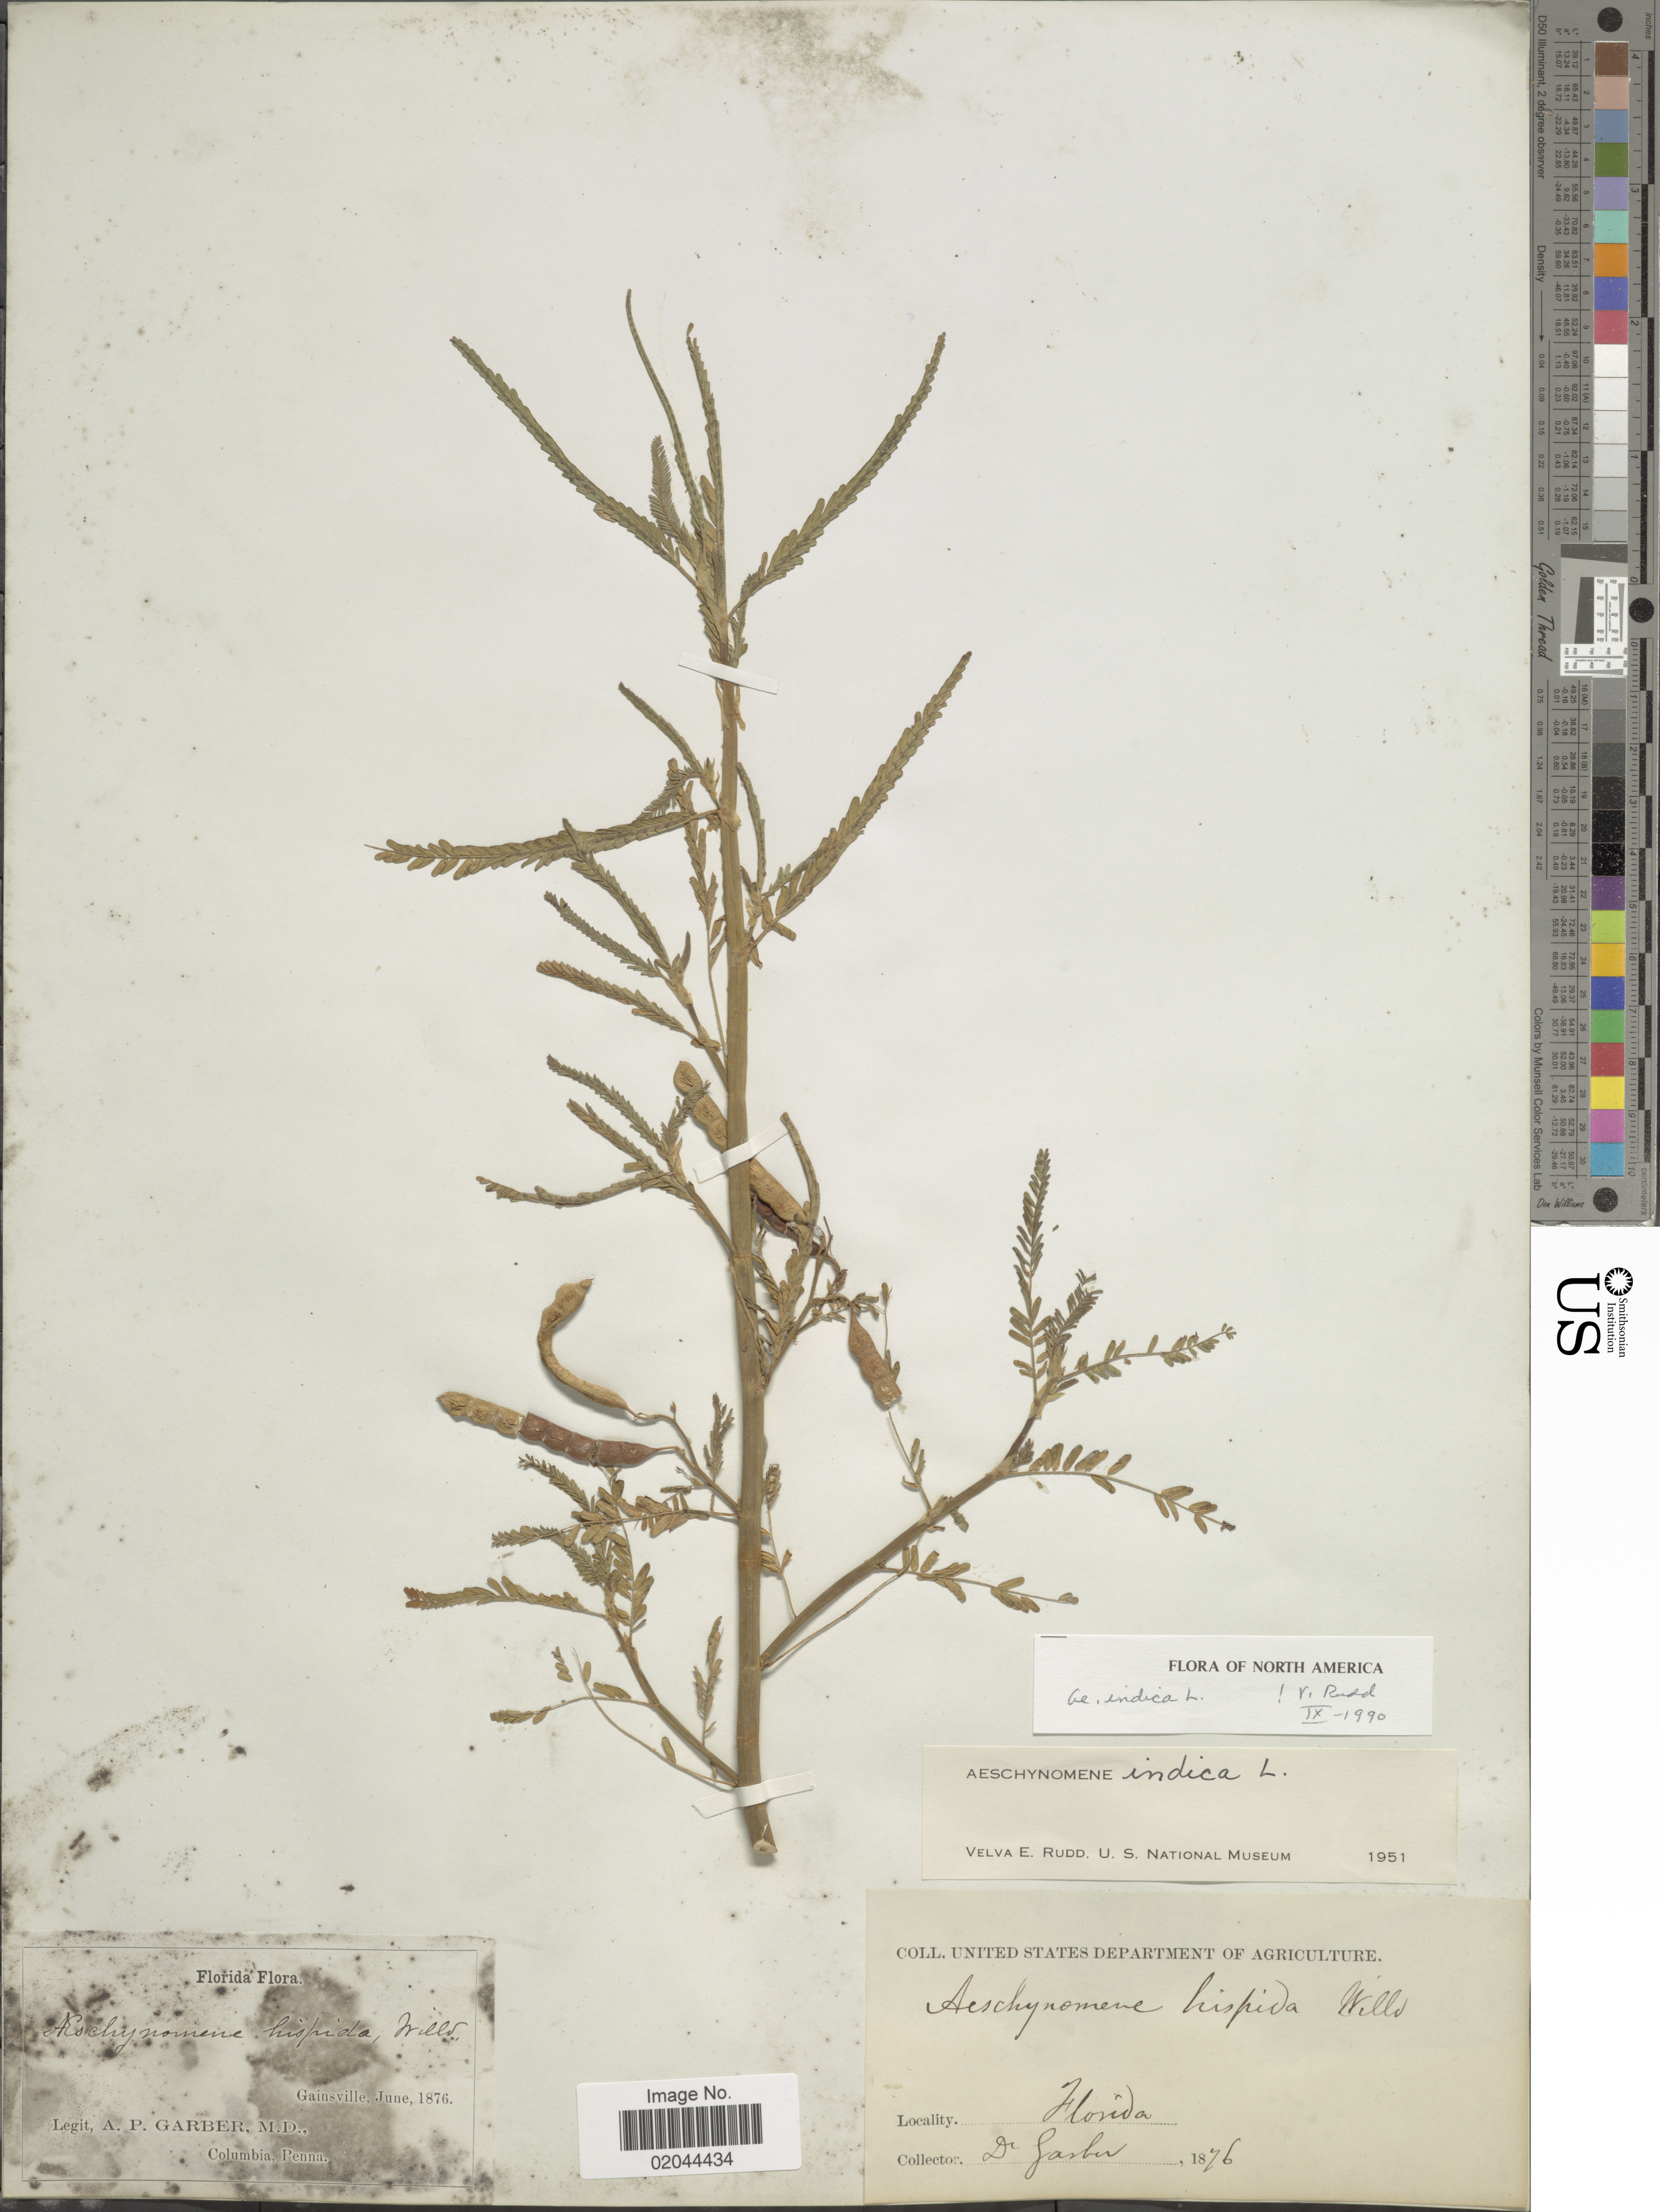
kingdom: Plantae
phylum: Tracheophyta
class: Magnoliopsida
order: Fabales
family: Fabaceae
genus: Aeschynomene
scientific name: Aeschynomene indica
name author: L.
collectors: A. P. Garber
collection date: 1876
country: United States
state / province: Florida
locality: Gainsville